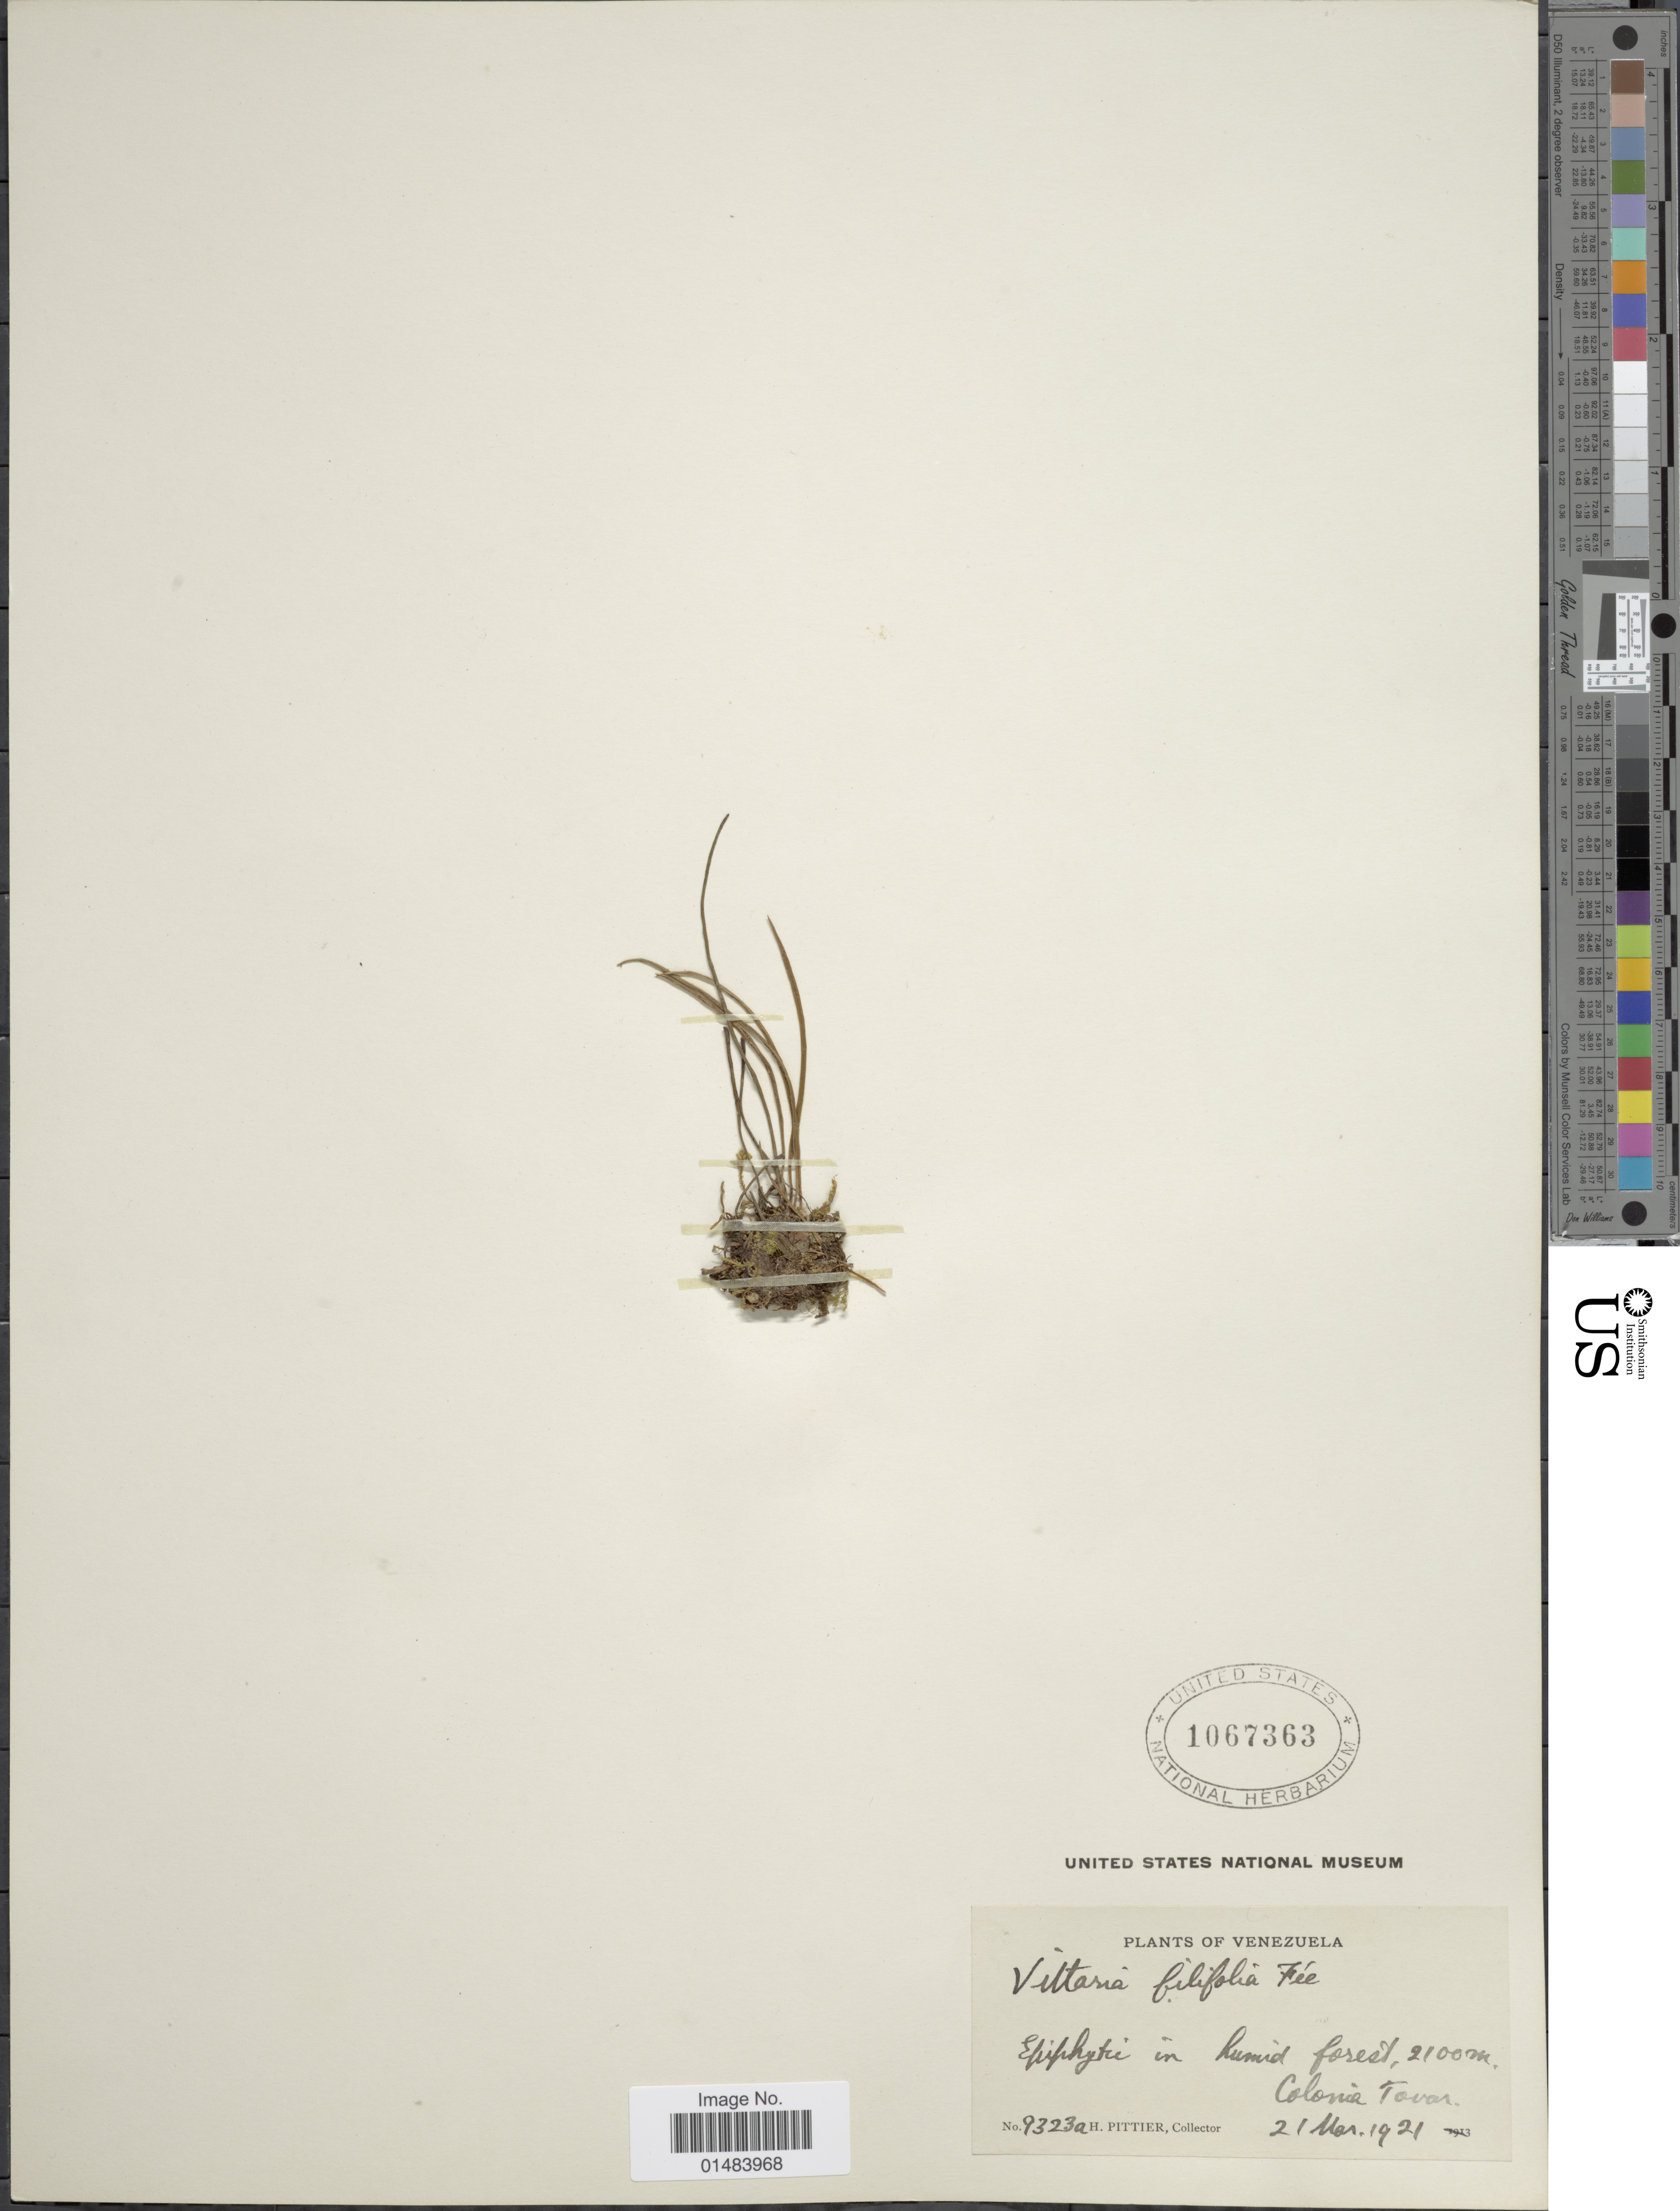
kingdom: Plantae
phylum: Tracheophyta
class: Polypodiopsida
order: Polypodiales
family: Pteridaceae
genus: Vittaria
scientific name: Vittaria graminifolia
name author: Kaulf.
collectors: H. F. Pittier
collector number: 9323a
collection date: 1921-03-21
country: Venezuela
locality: Venezuela, Colonie Tovar.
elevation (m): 2100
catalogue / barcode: US 1067363